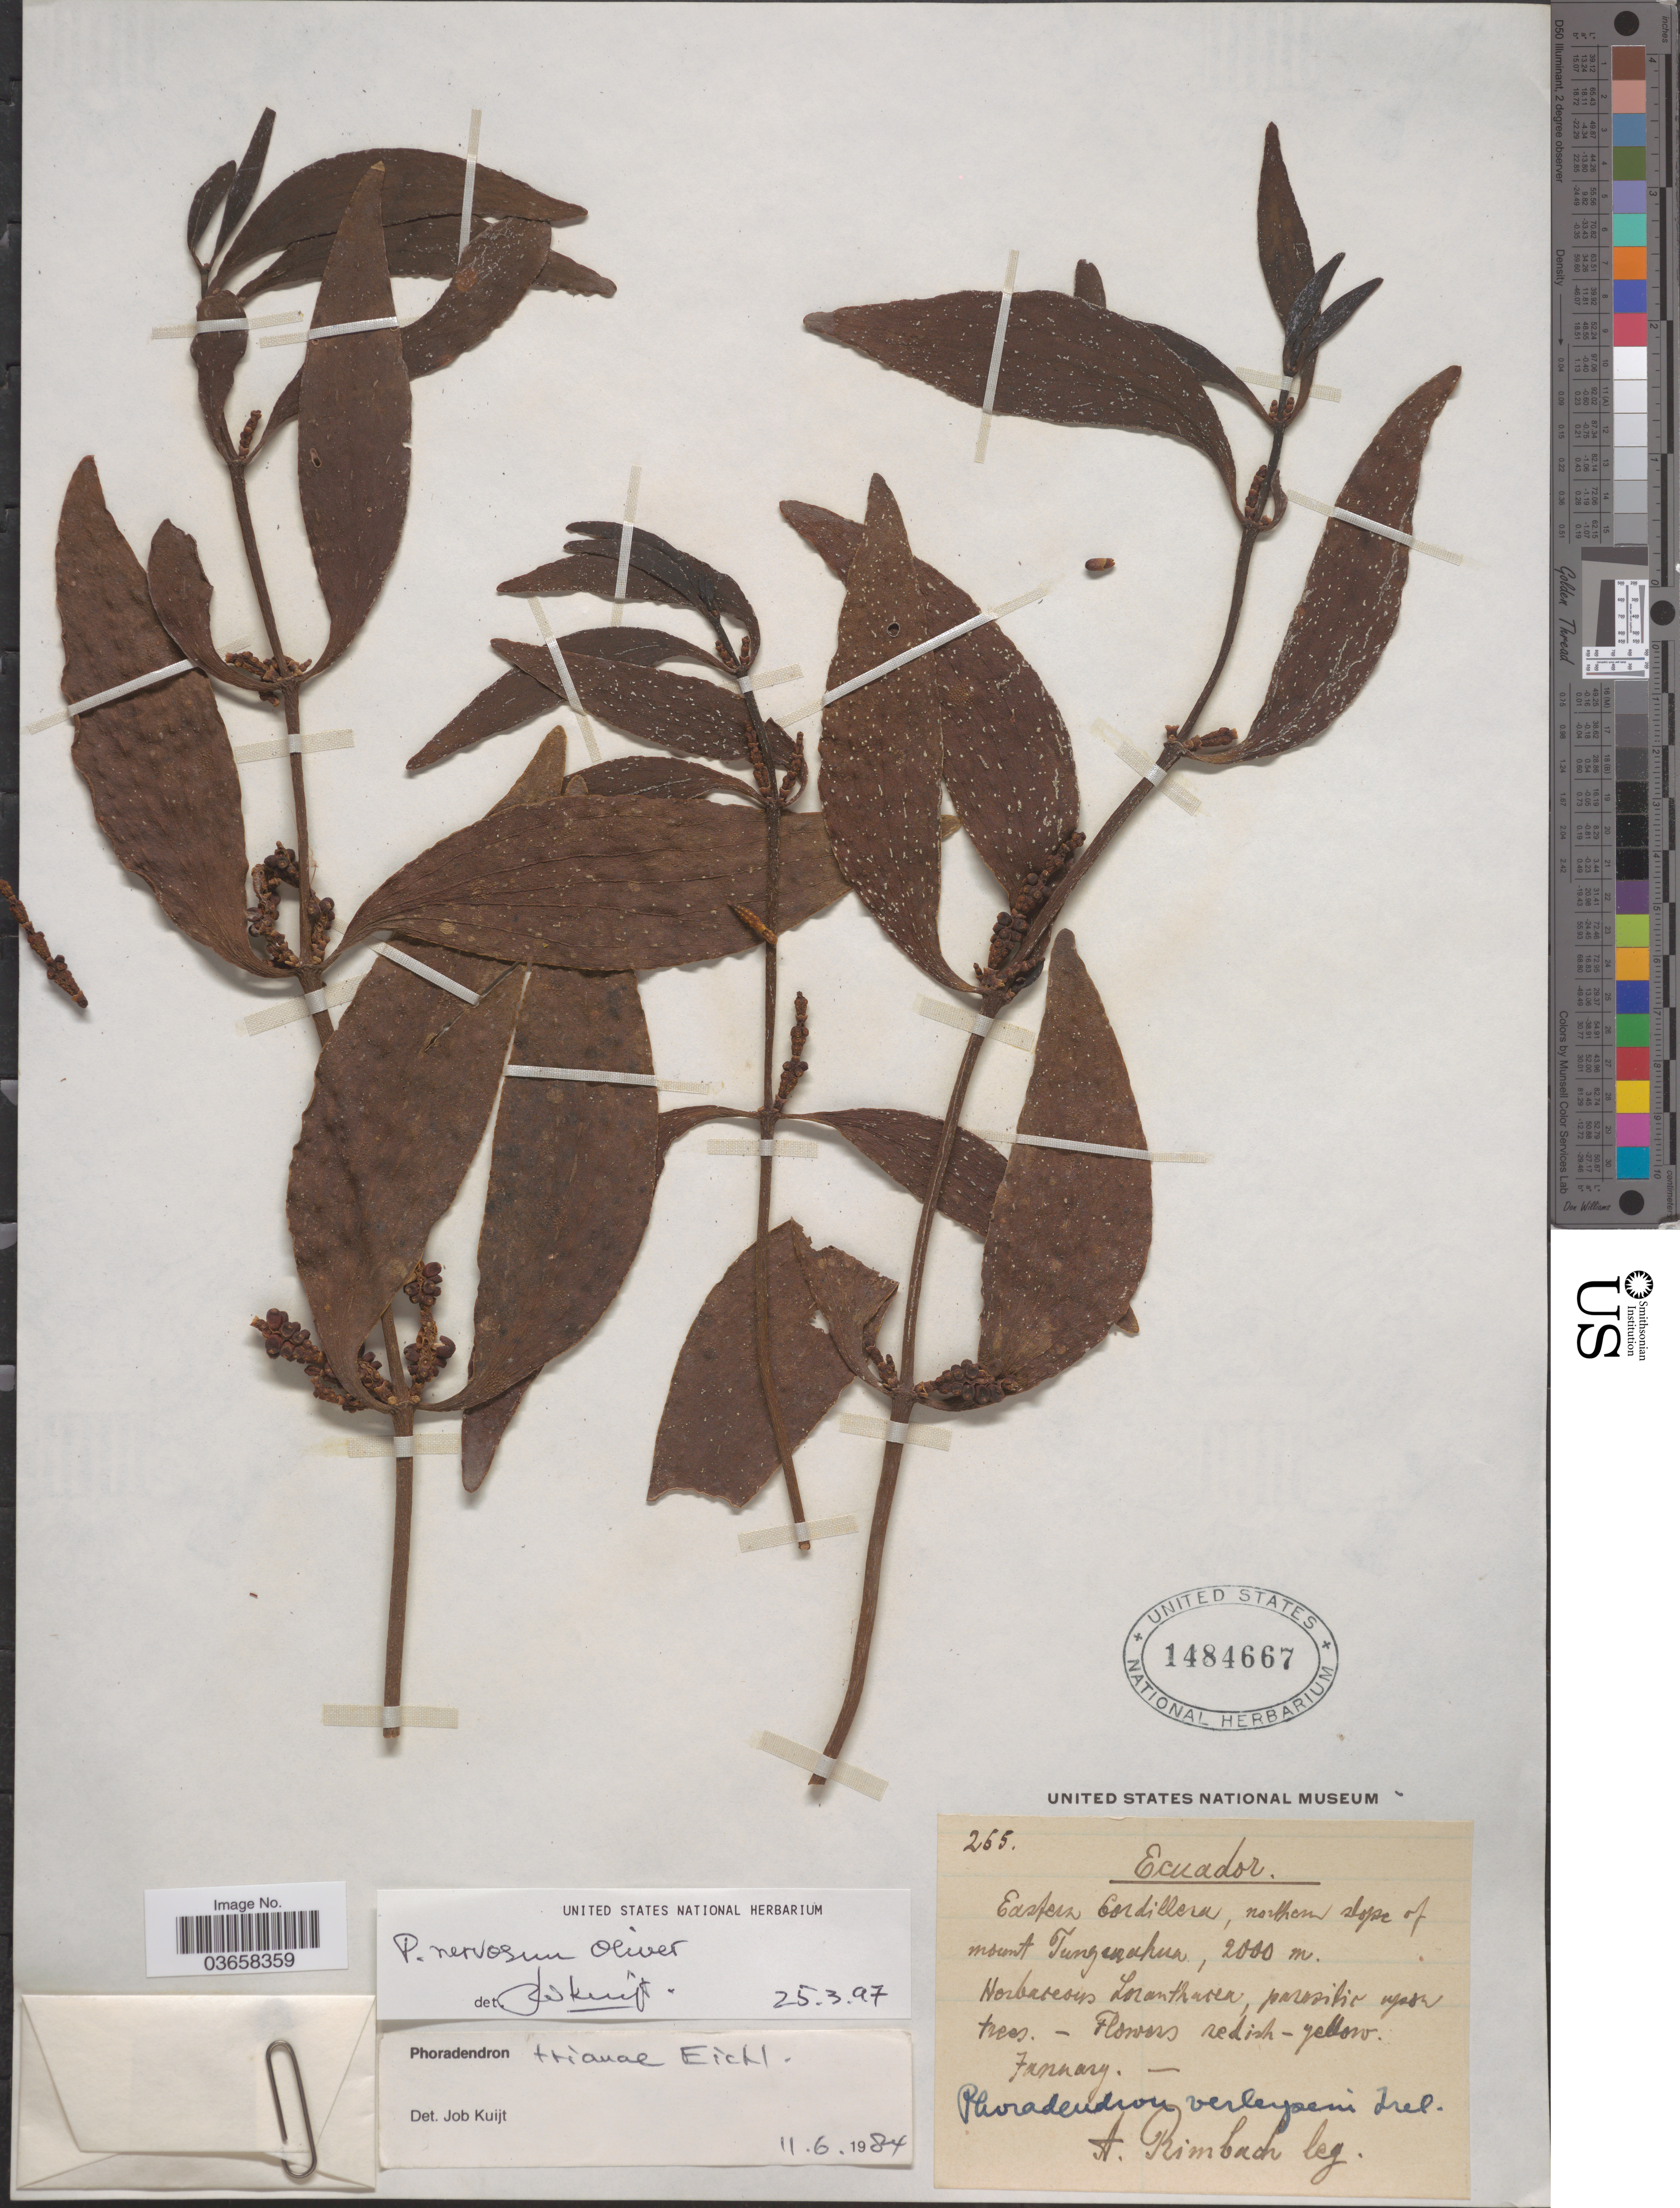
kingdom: Plantae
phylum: Tracheophyta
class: Magnoliopsida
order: Santalales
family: Viscaceae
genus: Phoradendron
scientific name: Phoradendron nervosum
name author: Oliv.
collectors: A. Rimbach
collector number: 265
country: Ecuador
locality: Eastern Cordillera, northern slope of mount Tungurahua.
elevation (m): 2000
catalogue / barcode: US 1484667